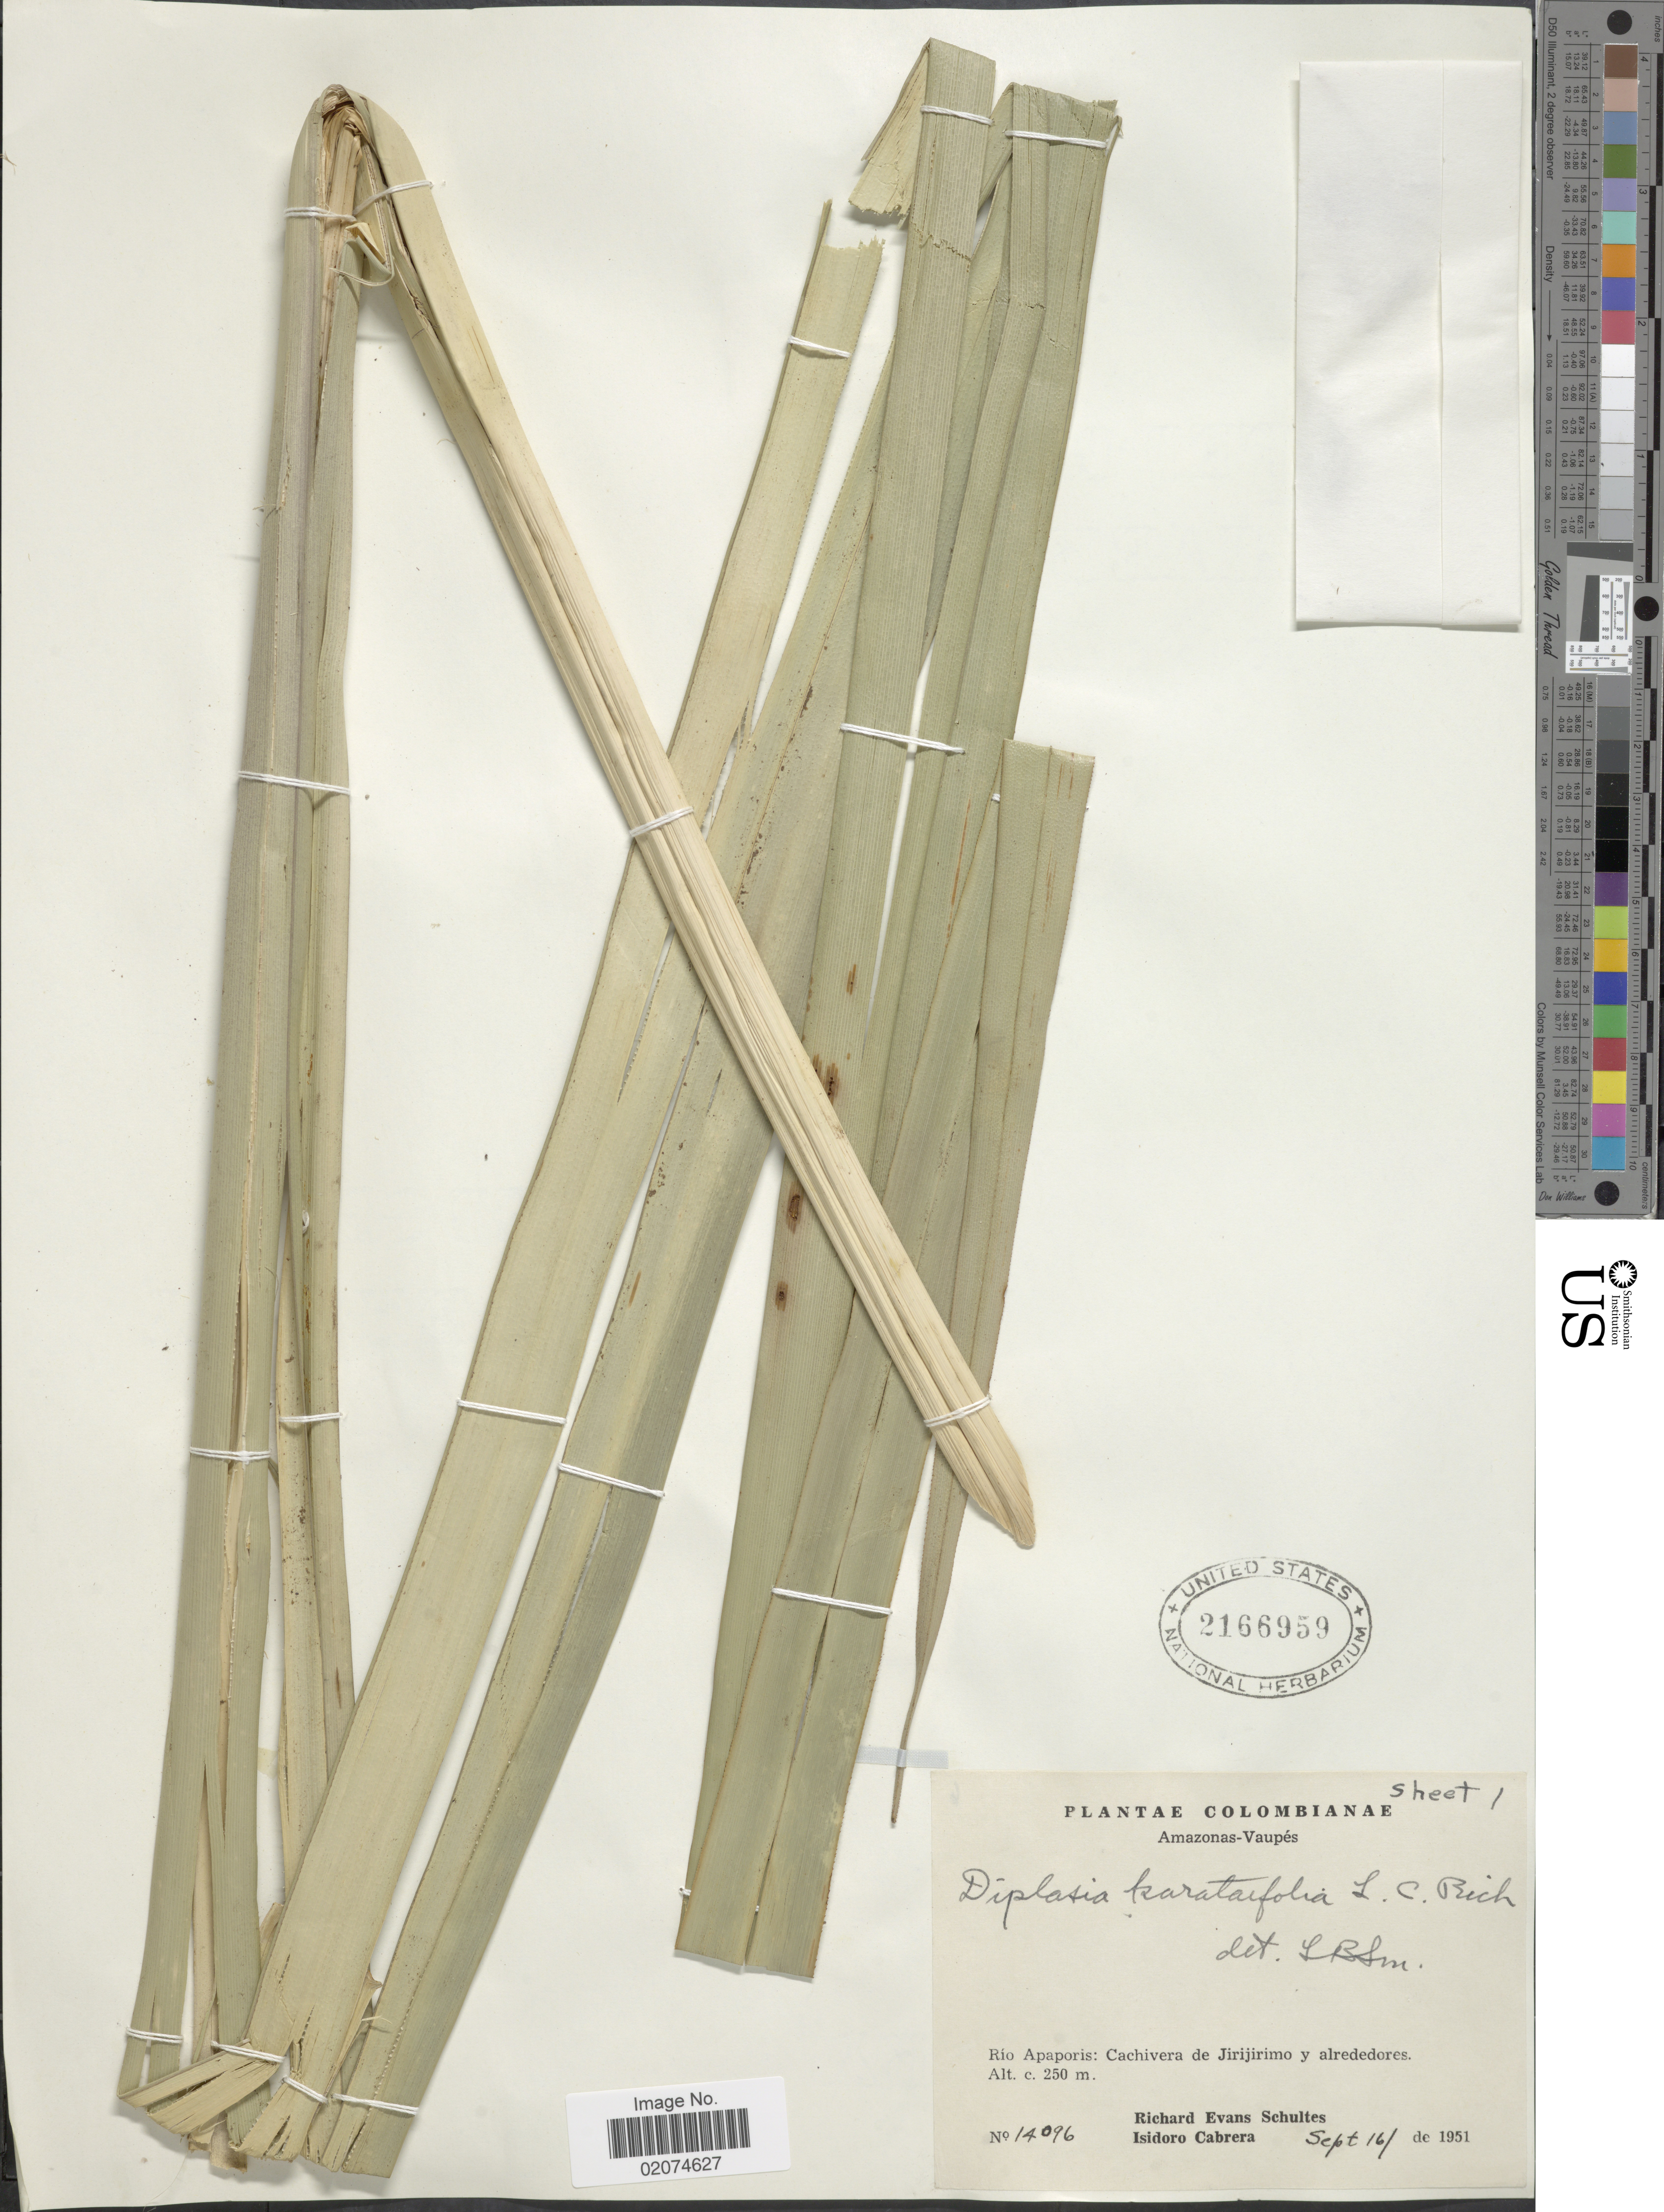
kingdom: Plantae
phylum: Tracheophyta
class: Liliopsida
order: Poales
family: Cyperaceae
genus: Diplasia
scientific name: Diplasia karatifolia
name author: Rich.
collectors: R. E. Schultes & I. Cabrera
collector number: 14096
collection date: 1951-09-16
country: Colombia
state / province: Vaupés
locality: Amazonas-Vaupes. Rio Apaporis: Cachivera de Jirijirimo y alrededores.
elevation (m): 250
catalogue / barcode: US 2166959